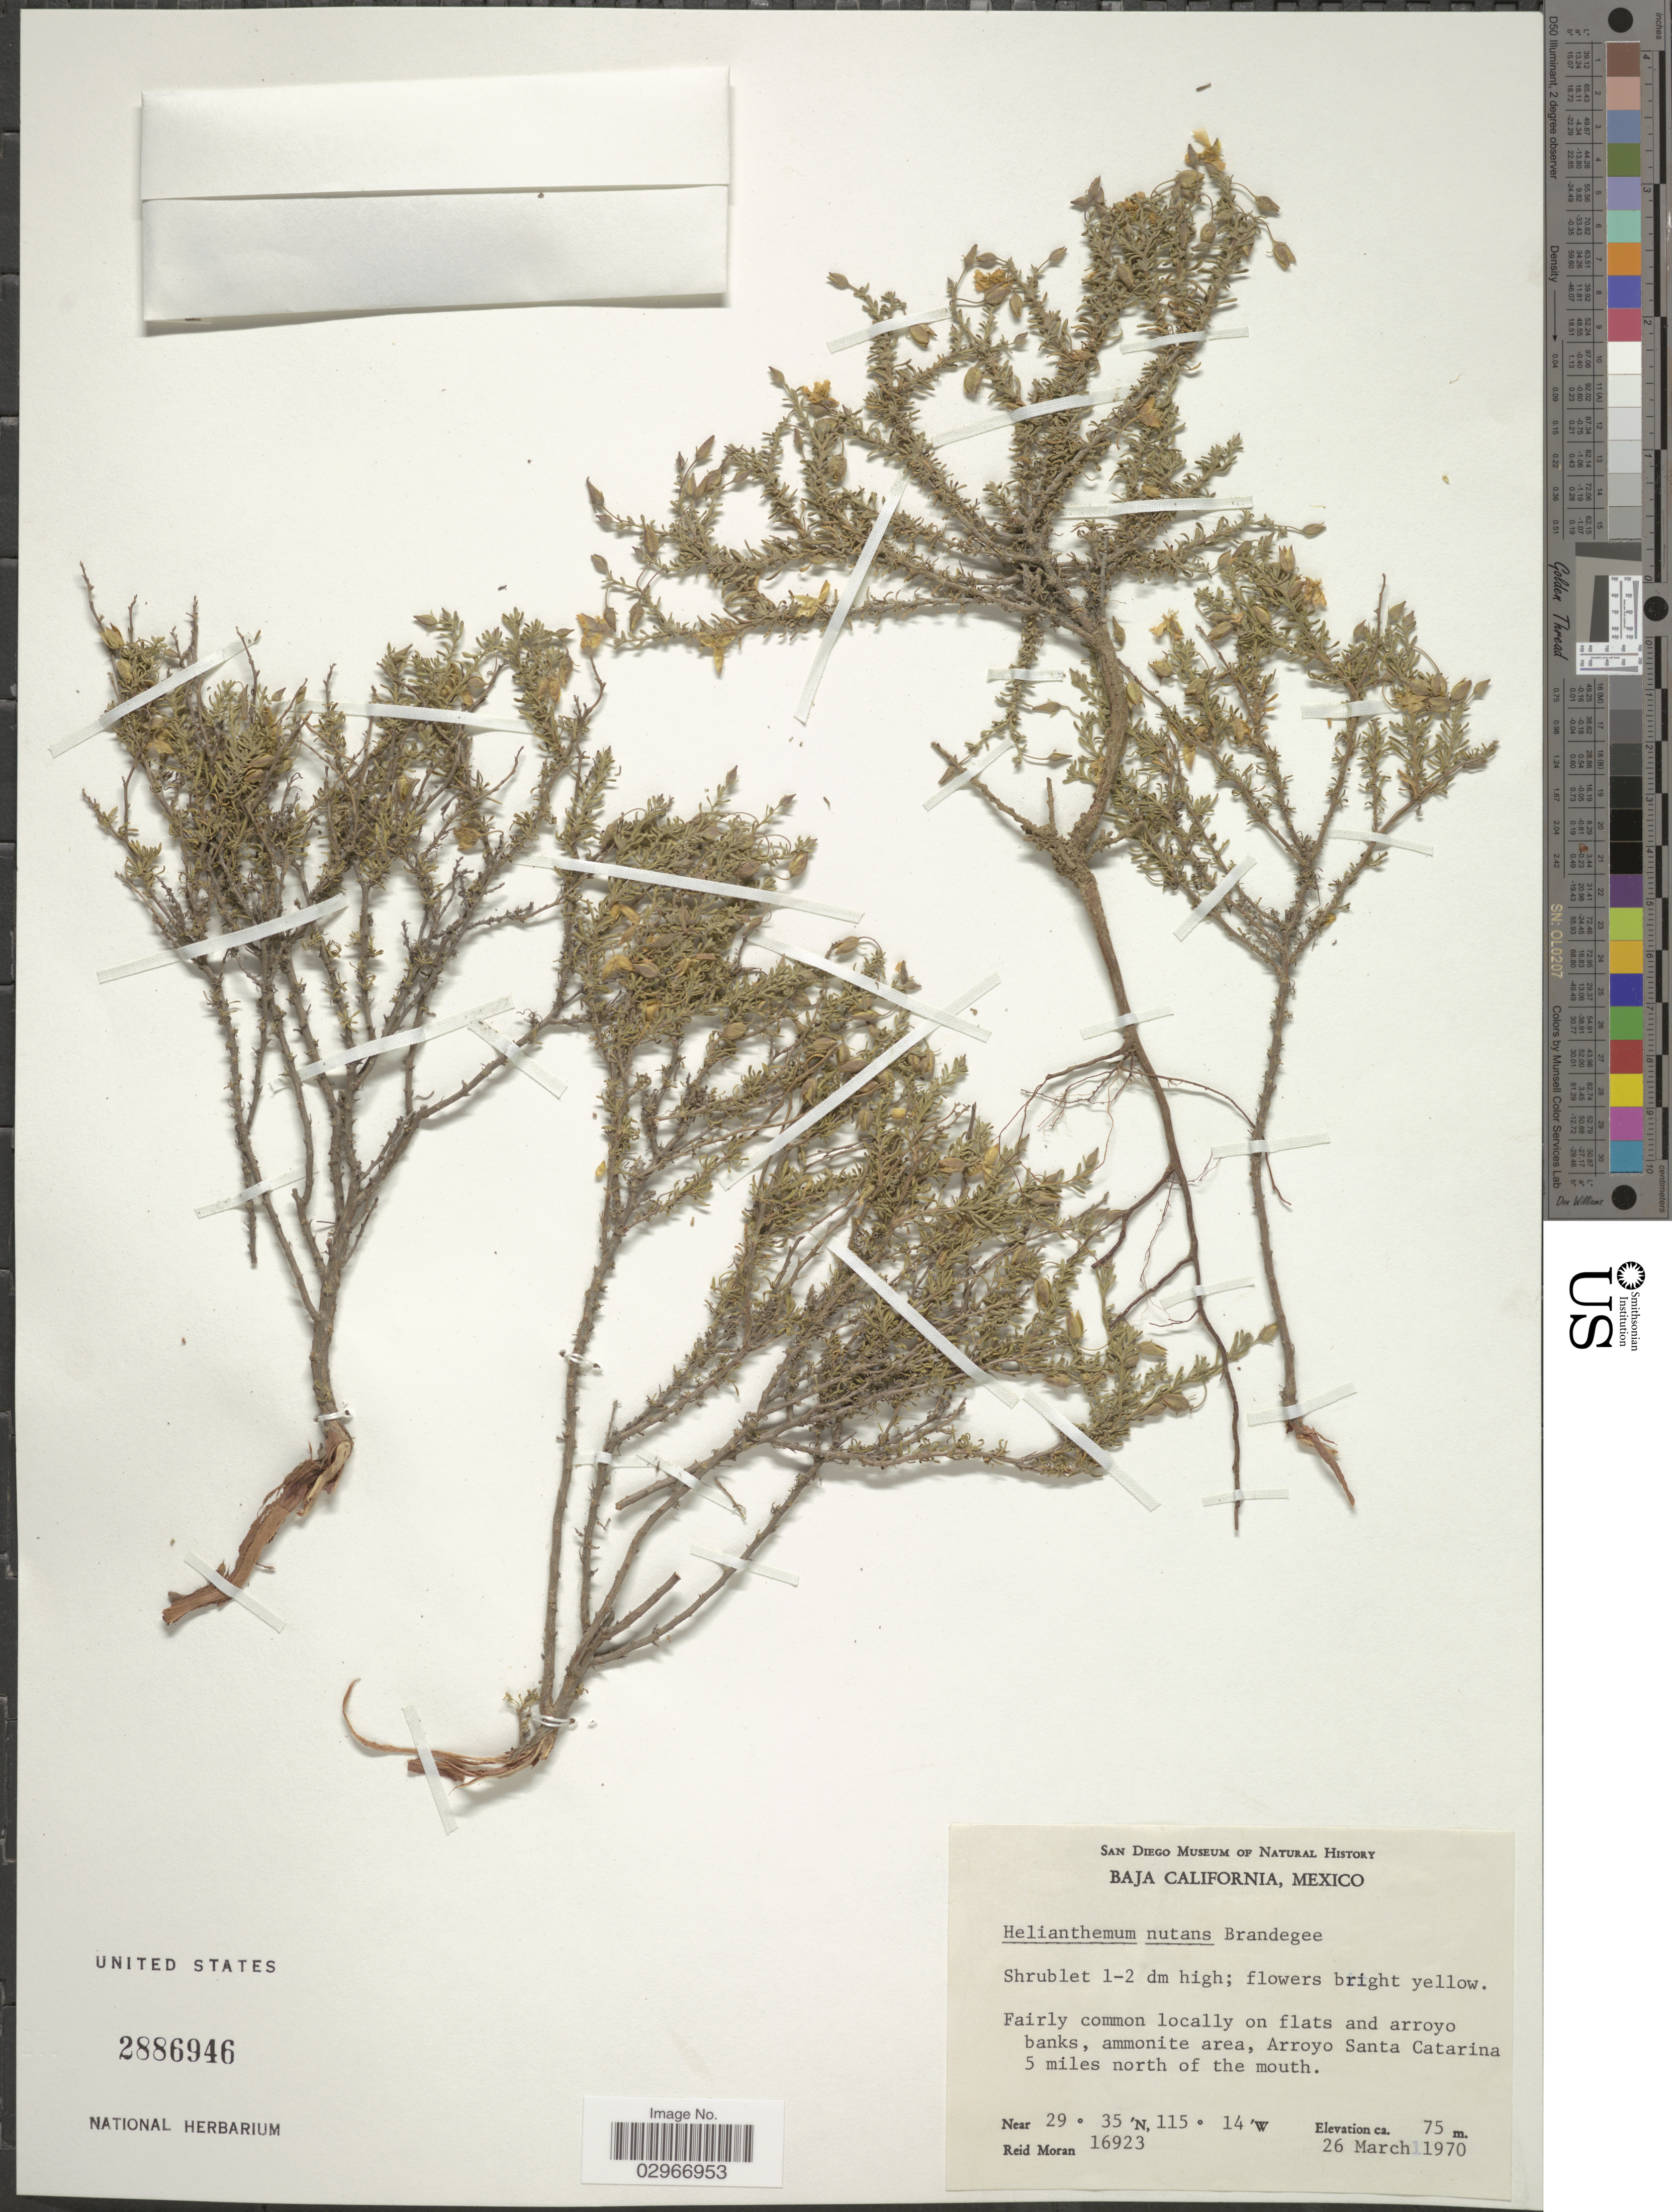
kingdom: Plantae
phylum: Tracheophyta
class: Magnoliopsida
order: Malvales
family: Cistaceae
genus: Helianthemum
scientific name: Helianthemum nutans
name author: Brandegee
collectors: R. Moran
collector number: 16923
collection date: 1970-03-26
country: Mexico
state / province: Baja California Norte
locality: Arroyo Santa Catarina 5 miles north of the mouth.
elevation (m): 75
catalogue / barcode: US 2886946